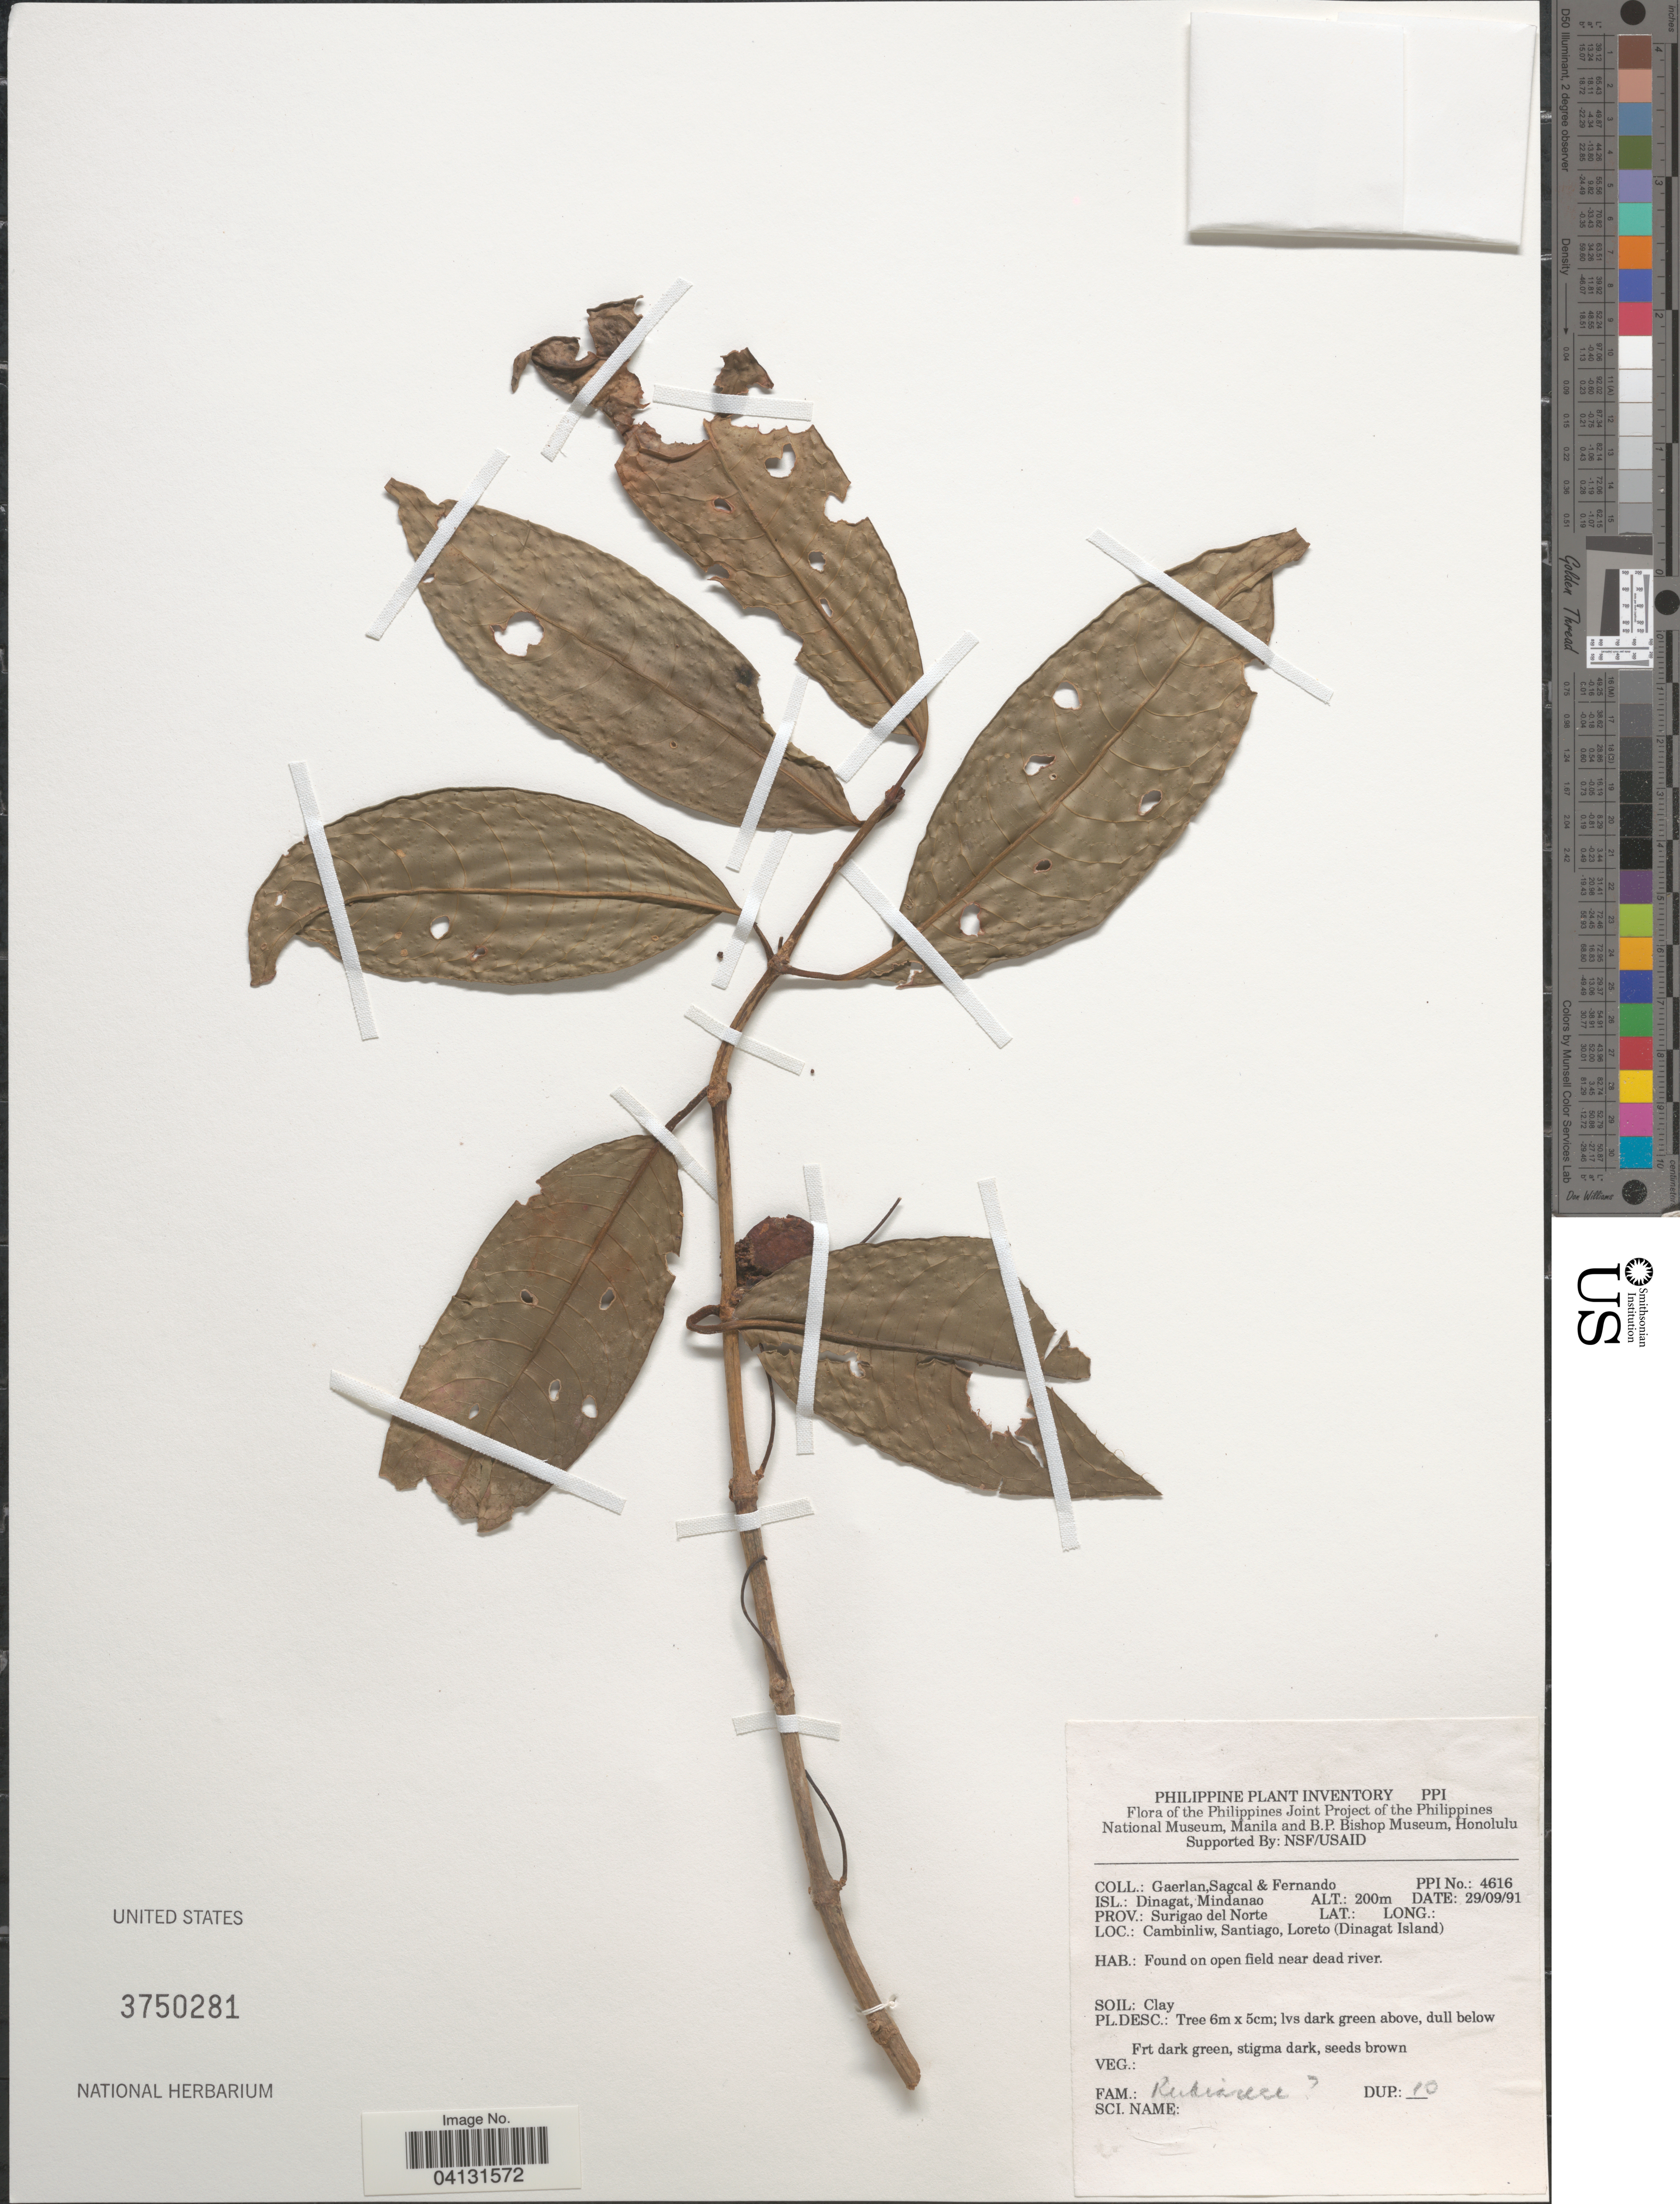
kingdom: Plantae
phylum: Tracheophyta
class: Magnoliopsida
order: Gentianales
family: Rubiaceae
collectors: Gaerlan, E. Sagcal & -- Fernando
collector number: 4616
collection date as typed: Transcribed d/m/y: 29/9/91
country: Philippines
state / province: Caraga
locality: Isl.: Dinagat, Mindanao. Prov.: Surigao del Norte. Cambinliw, Santiago, Loreto (Dinagat Island).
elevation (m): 200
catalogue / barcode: US 3750281